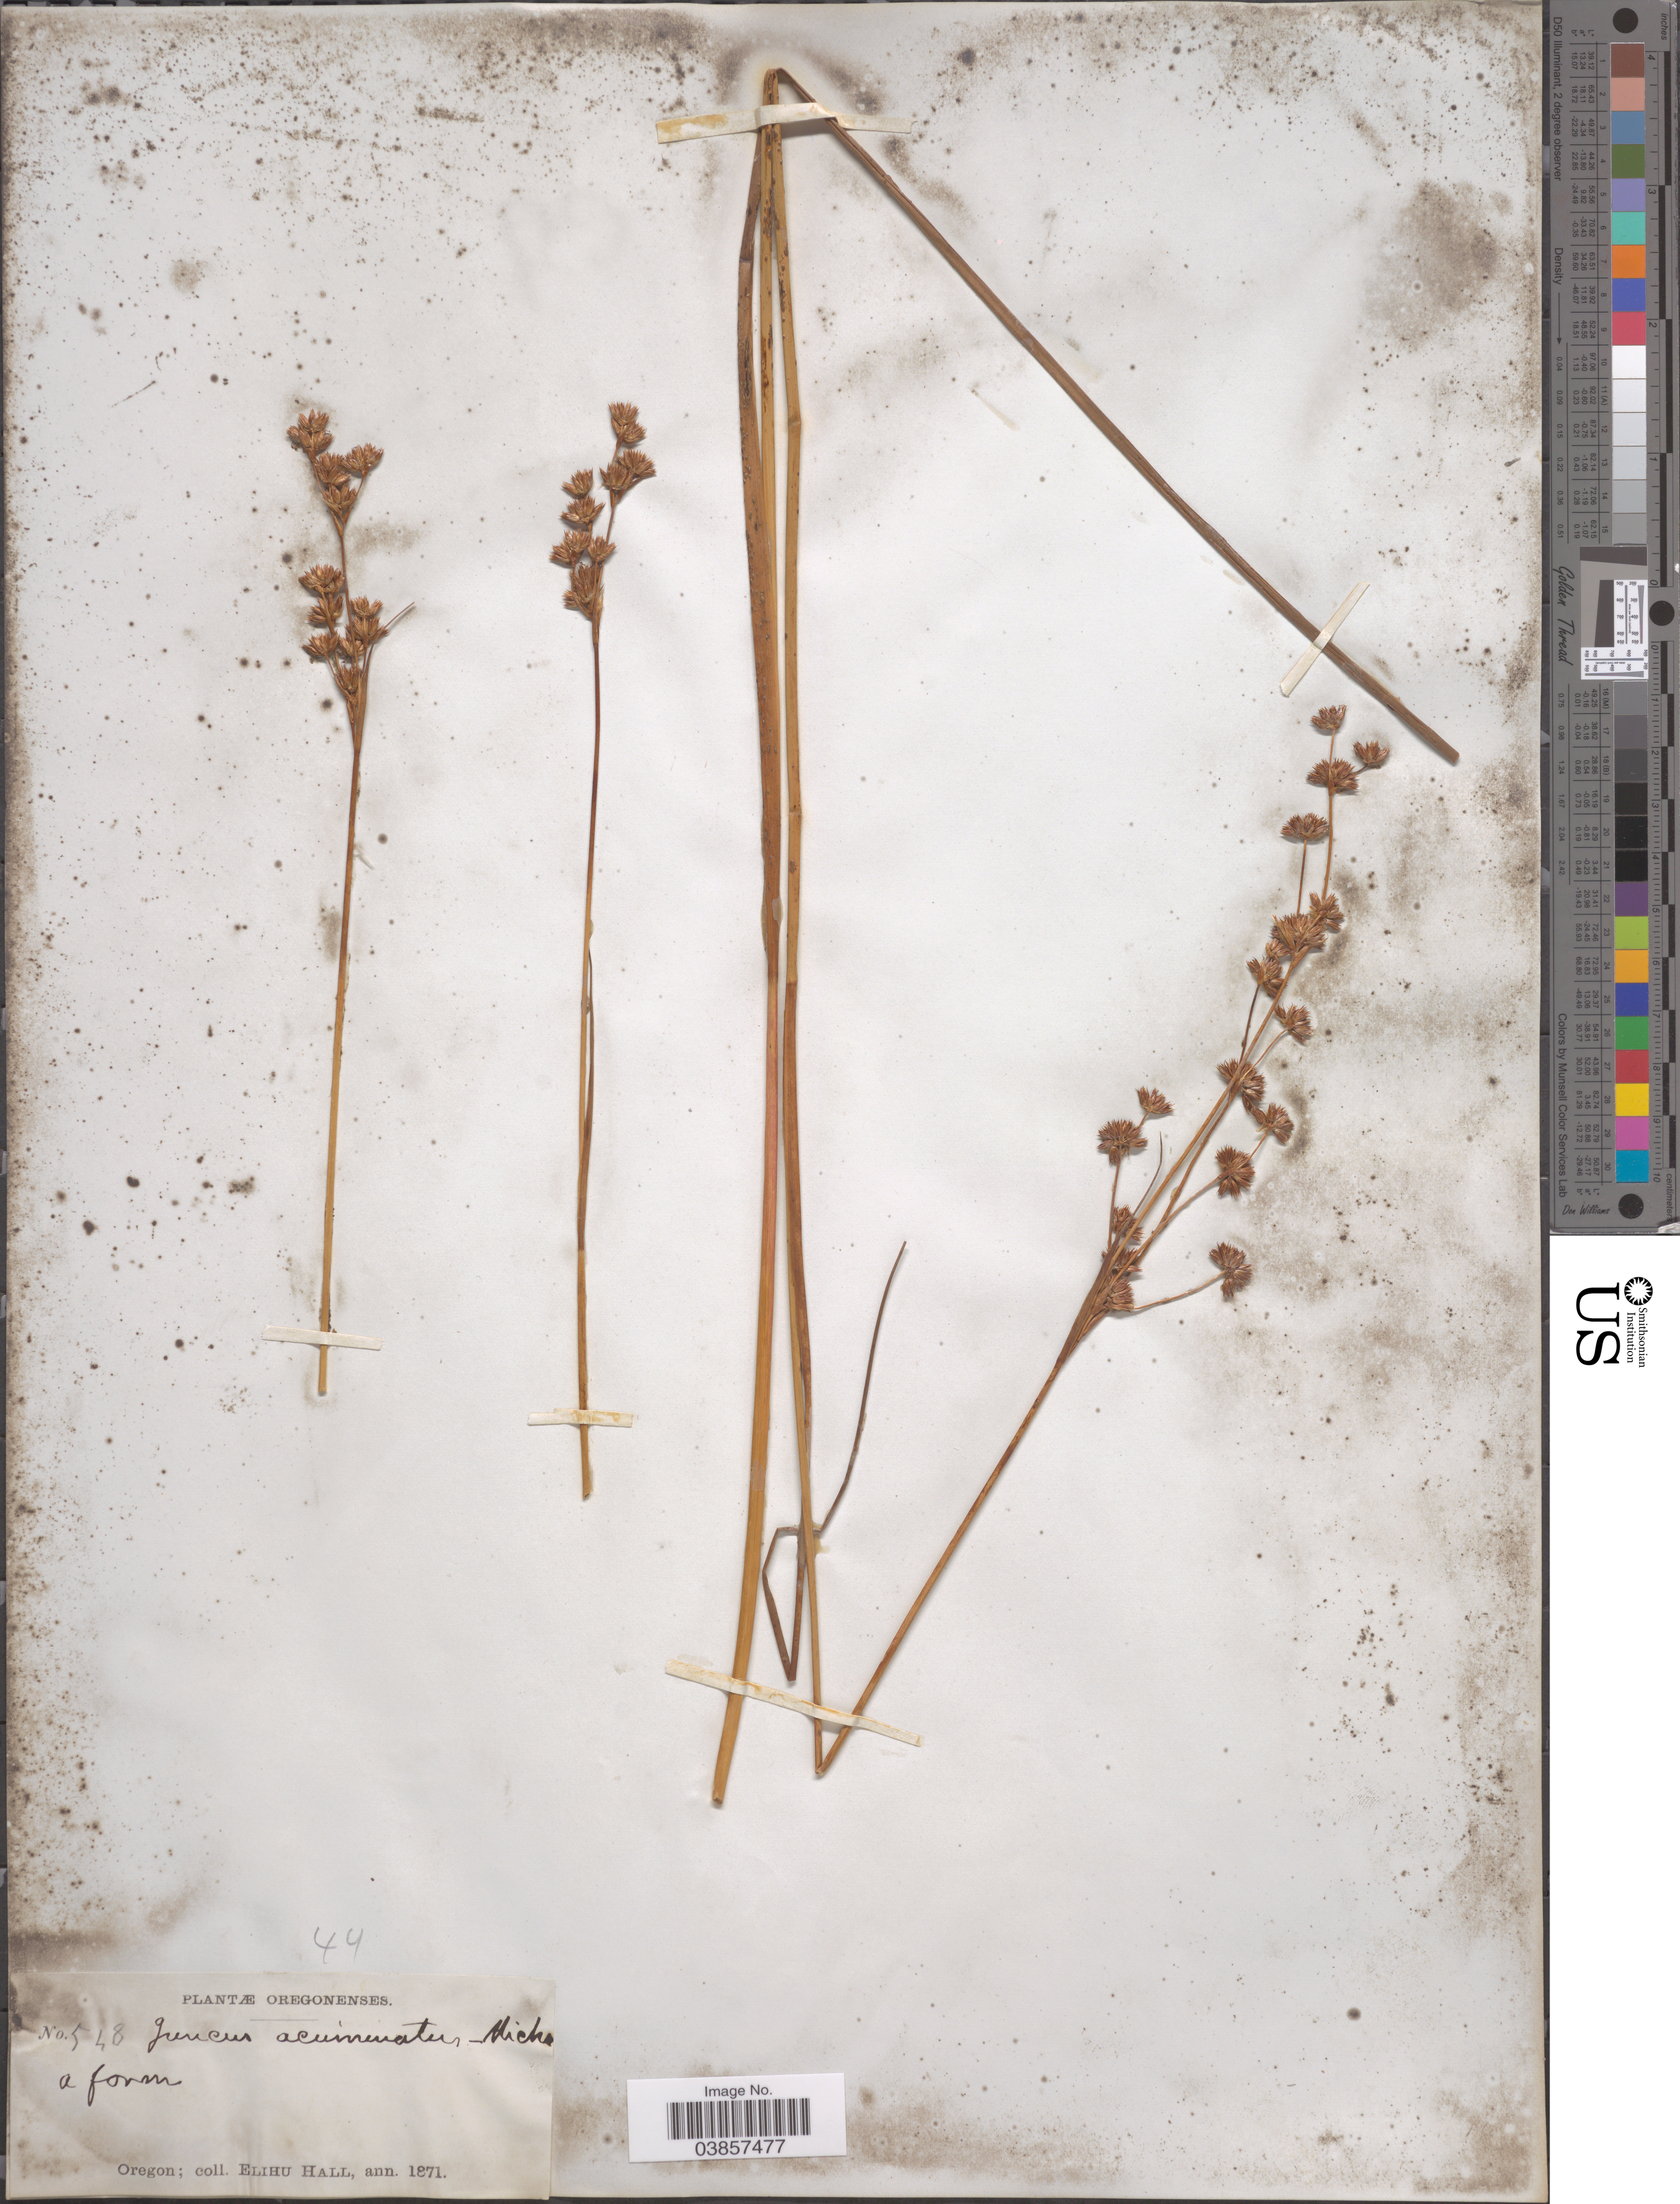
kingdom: Plantae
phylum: Tracheophyta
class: Liliopsida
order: Poales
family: Juncaceae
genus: Juncus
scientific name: Juncus suksdorfii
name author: Rydb.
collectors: E. Hall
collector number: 548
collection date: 1871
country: United States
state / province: Oregon